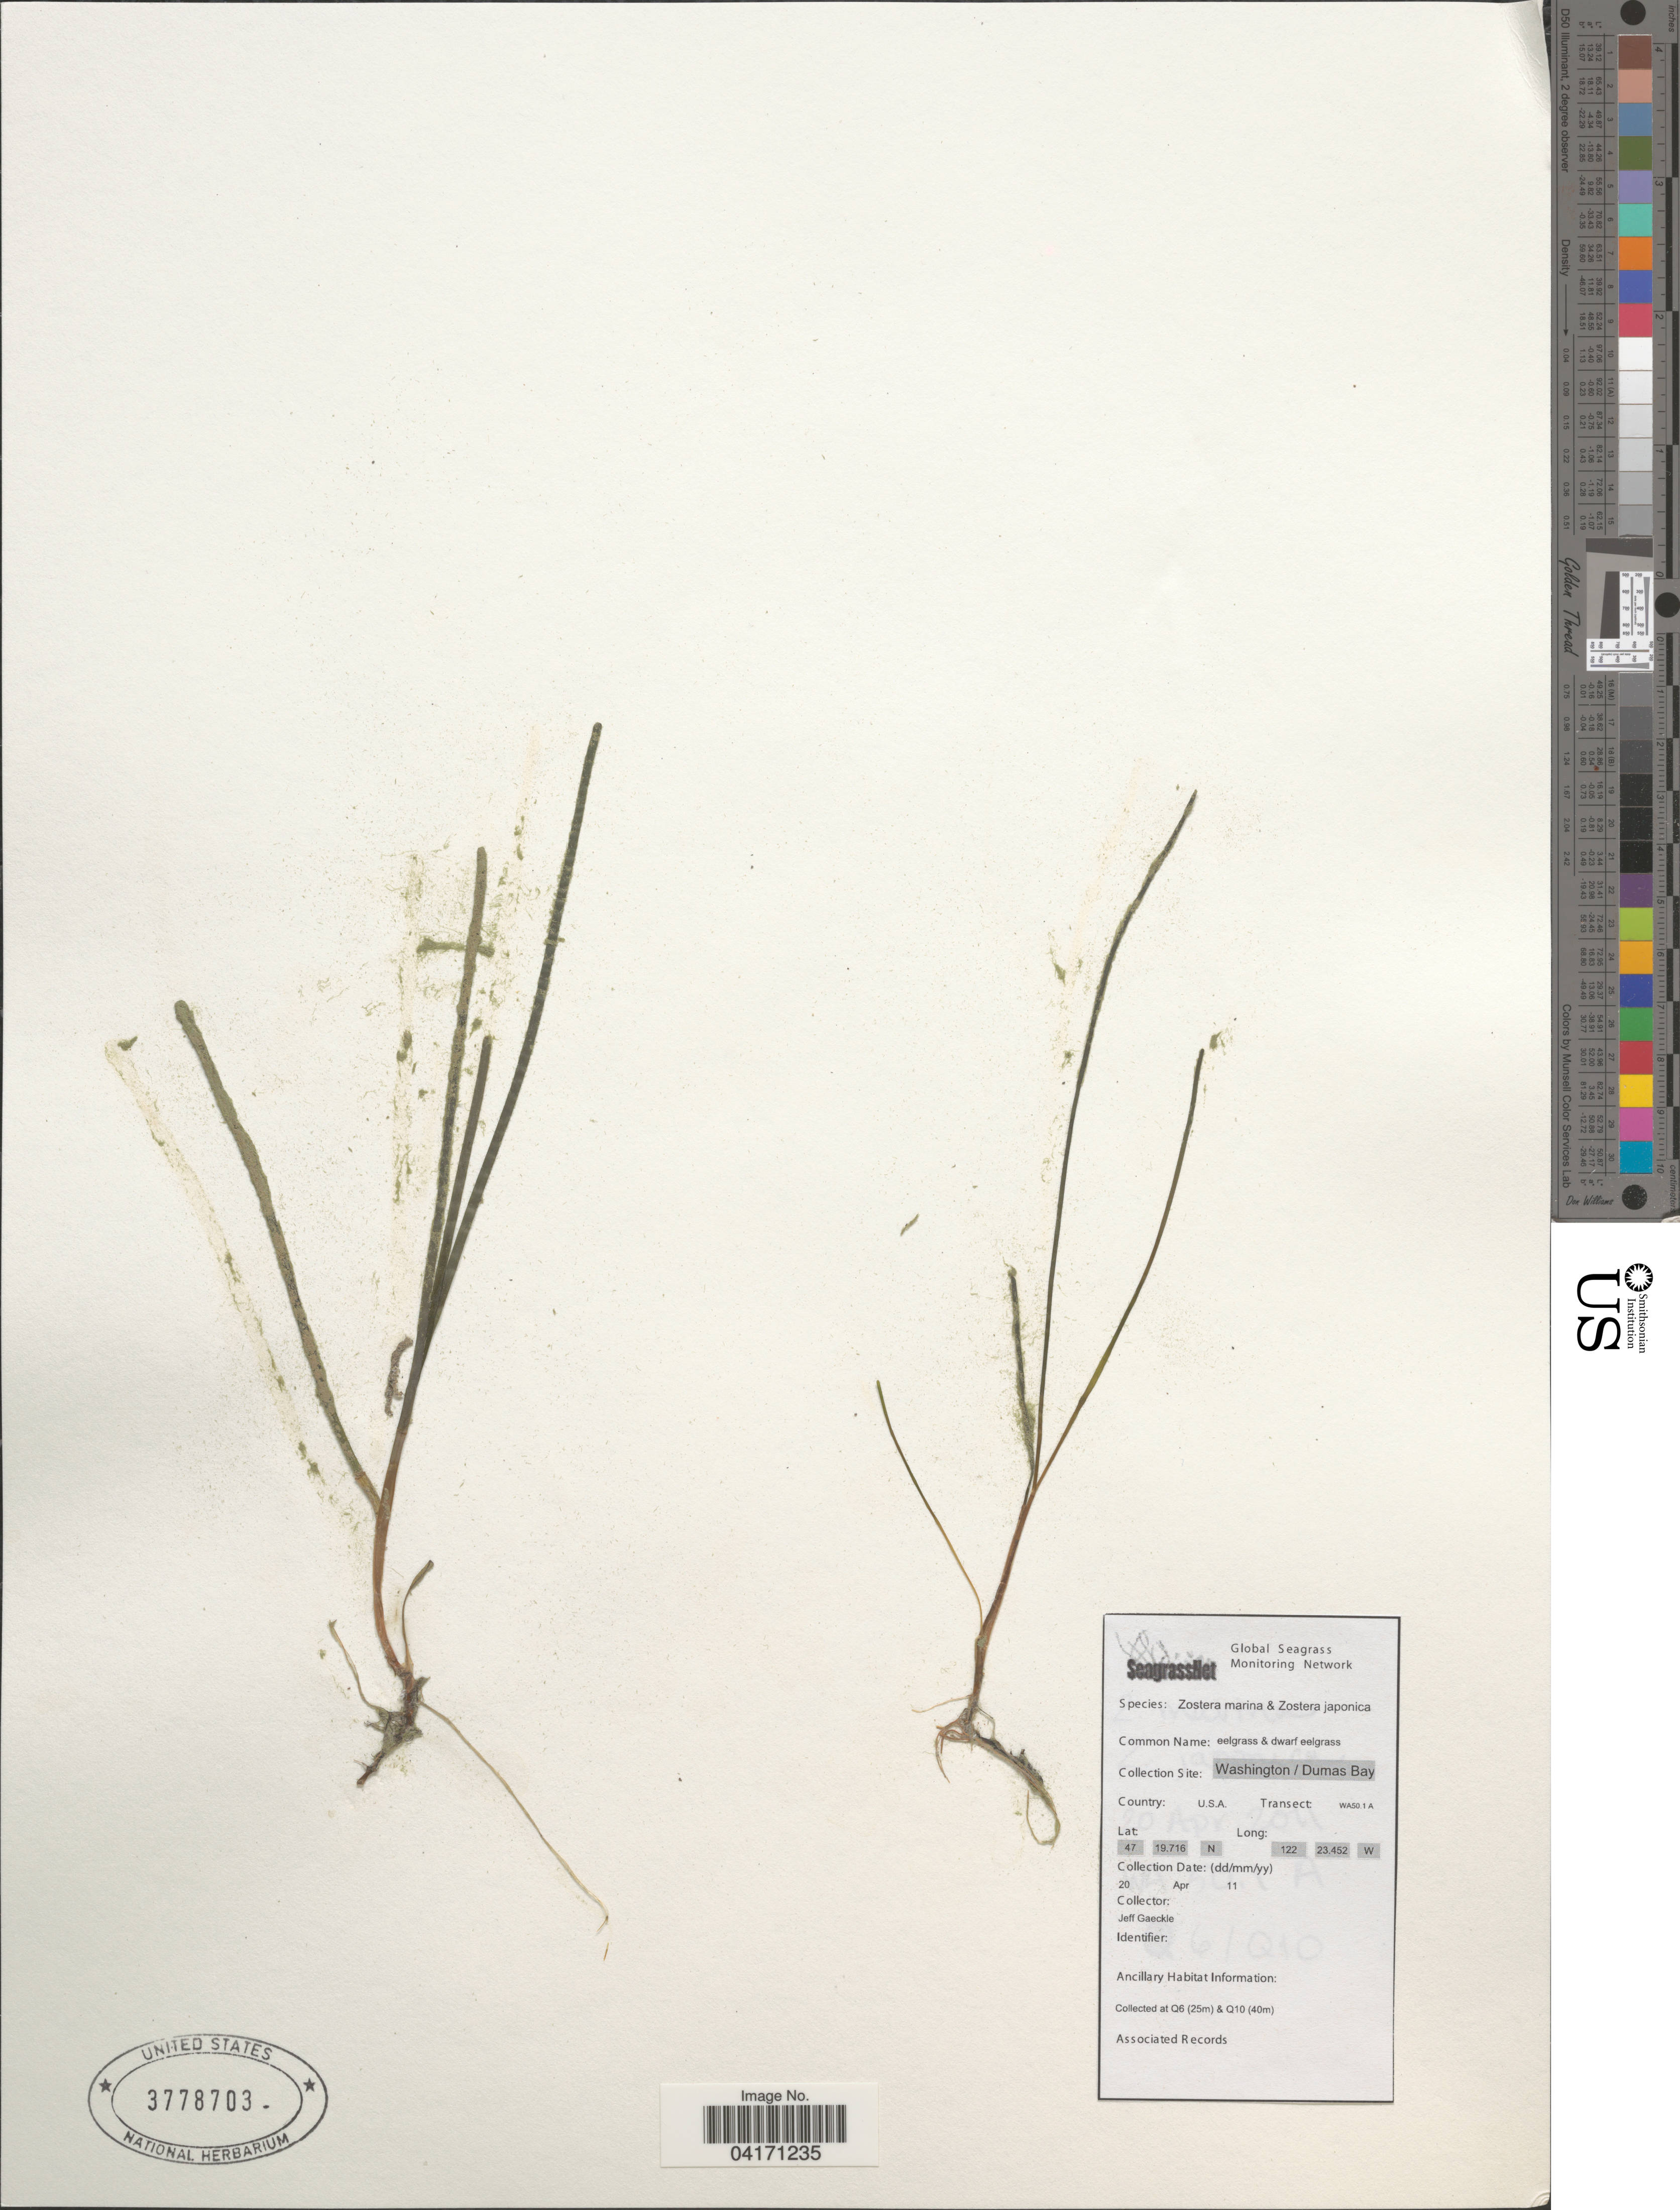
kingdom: Plantae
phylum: Tracheophyta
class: Liliopsida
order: Alismatales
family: Zosteraceae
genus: Zostera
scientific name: Zostera marina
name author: L.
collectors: J. Gaeckle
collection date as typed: Transcribed d/m/y: 20/4/11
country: United States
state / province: Washington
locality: Dumas Bay. Transect: WA50.1 A. Collected at Q6 & Q10.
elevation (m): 25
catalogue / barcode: US 3778703